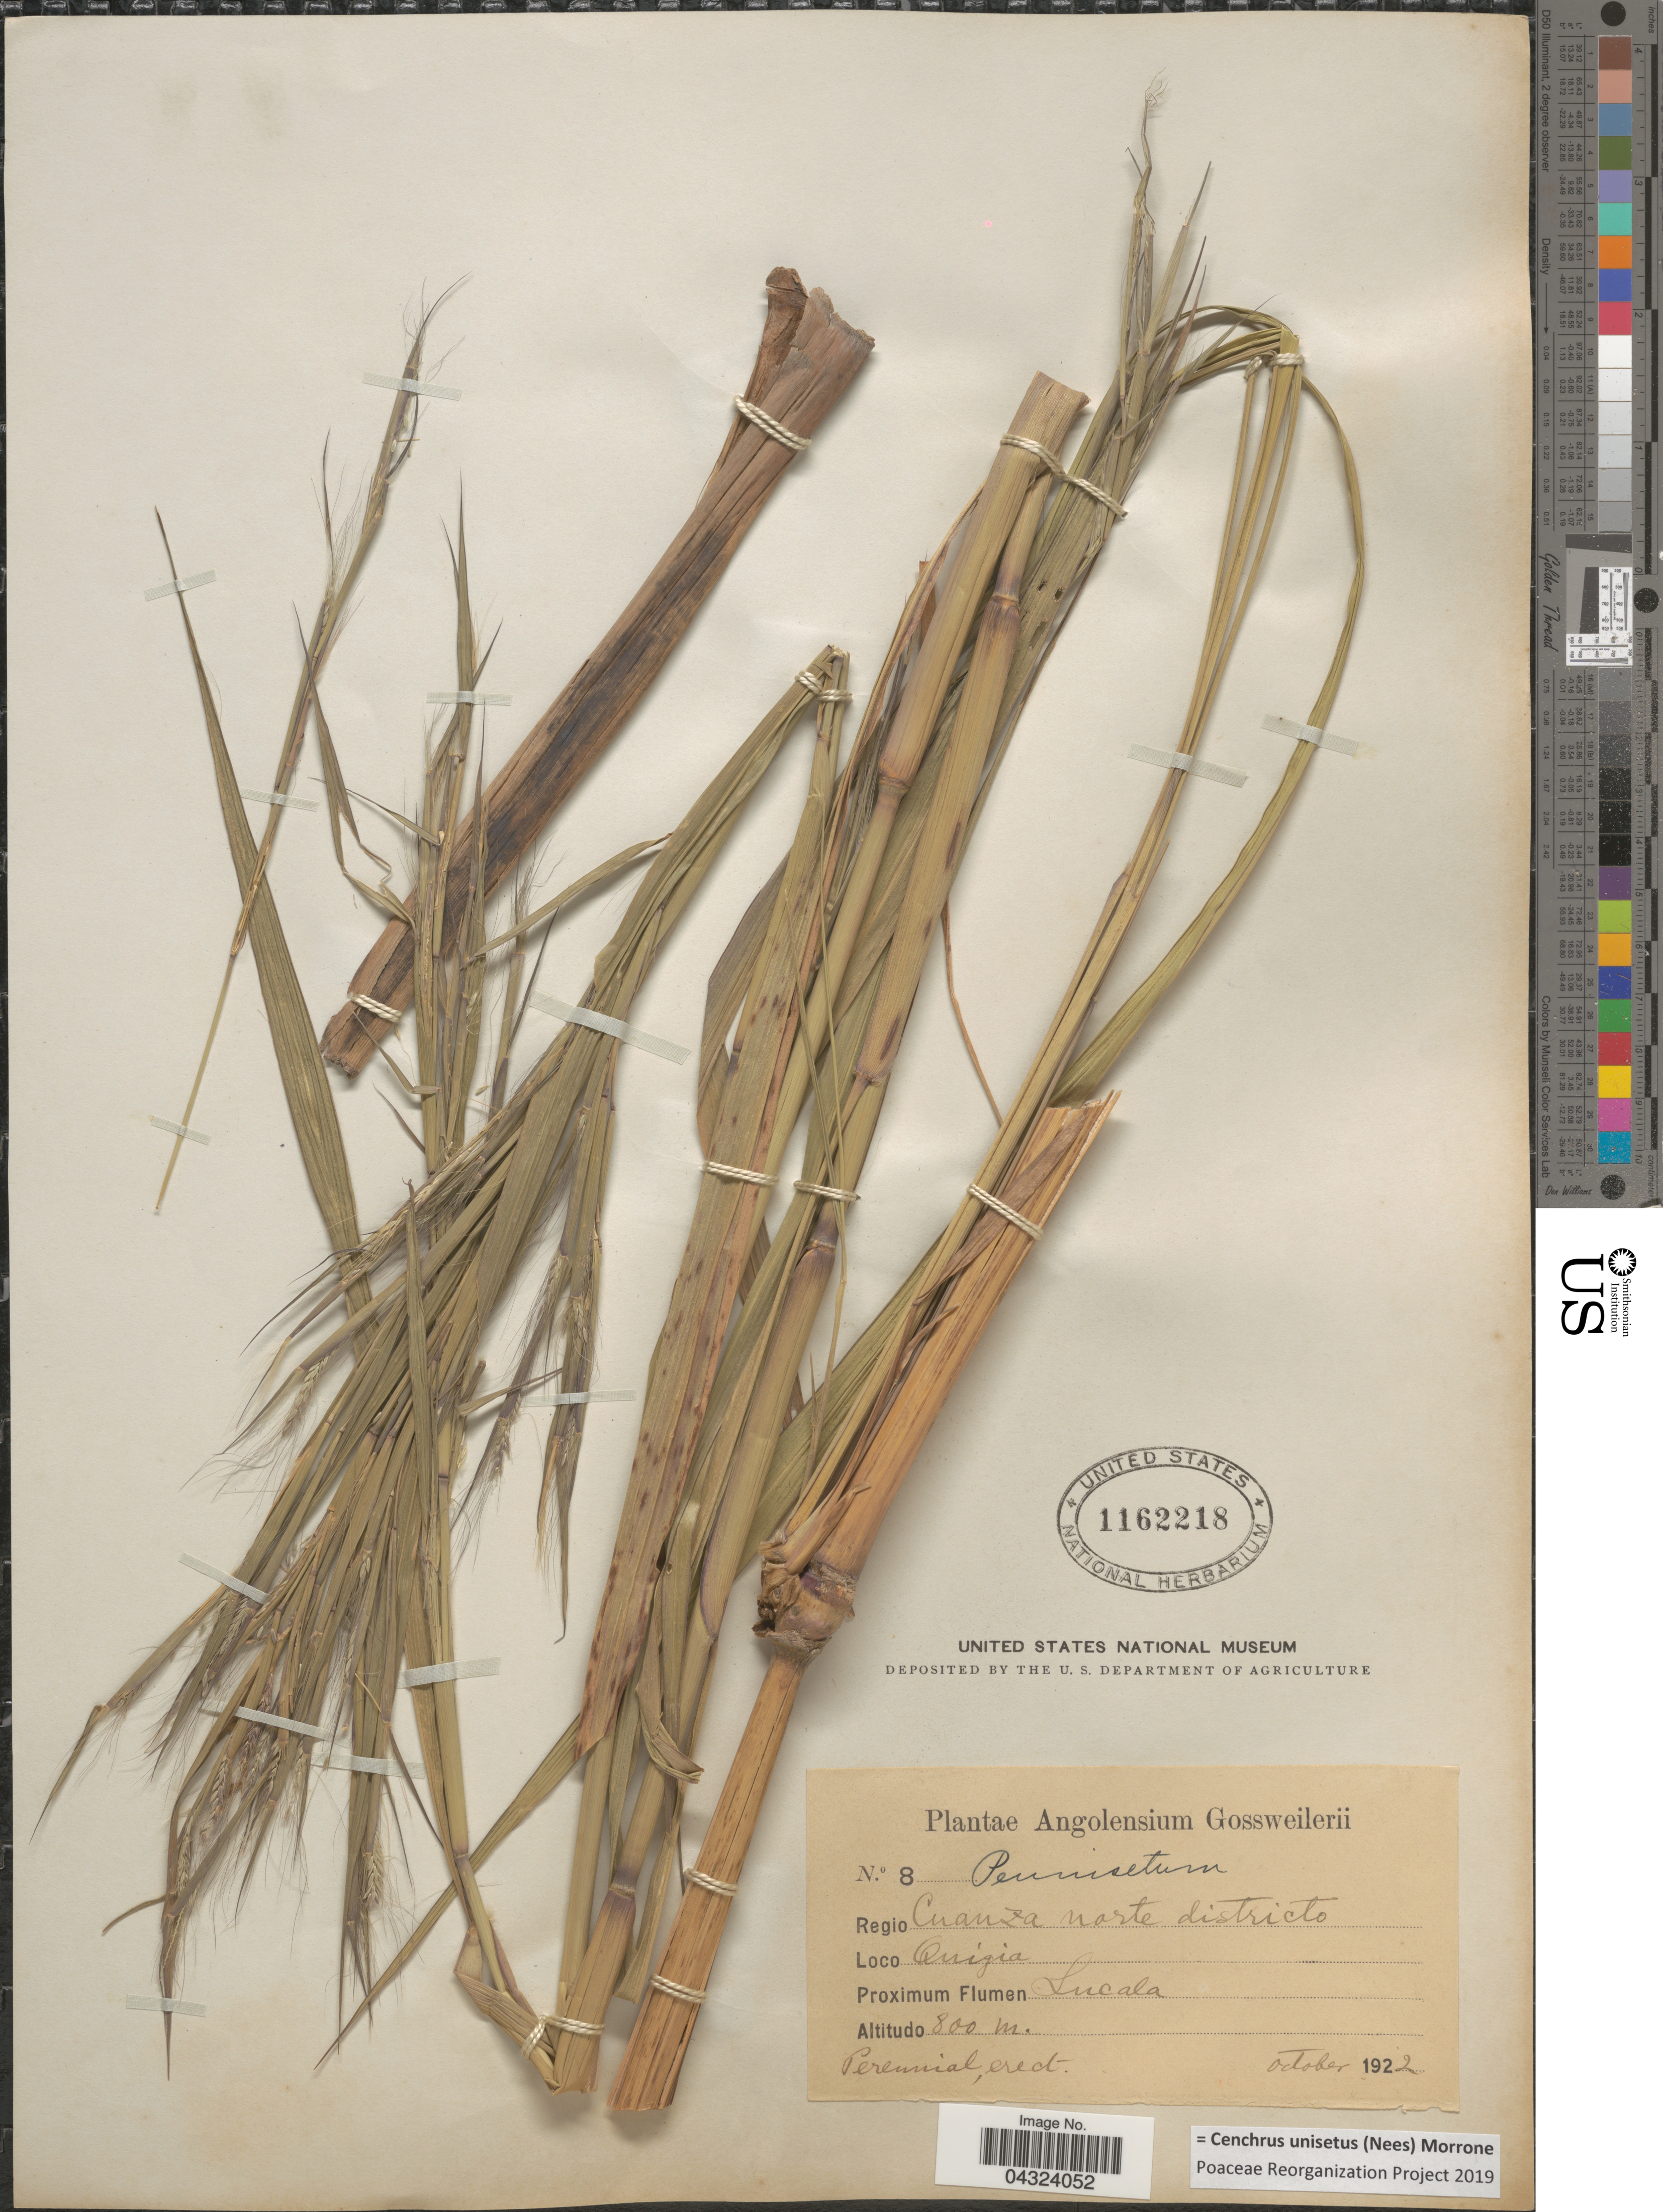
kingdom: Plantae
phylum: Tracheophyta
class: Liliopsida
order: Poales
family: Poaceae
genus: Cenchrus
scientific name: Cenchrus unisetus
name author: (Nees) Morrone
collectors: -. Gossweiler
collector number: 8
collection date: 1922-10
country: Angola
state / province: Cuanza Norte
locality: Regio Cuanza norte districto. Quigia. Proximum Flumen Lucala.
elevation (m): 800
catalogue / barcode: US 1162218